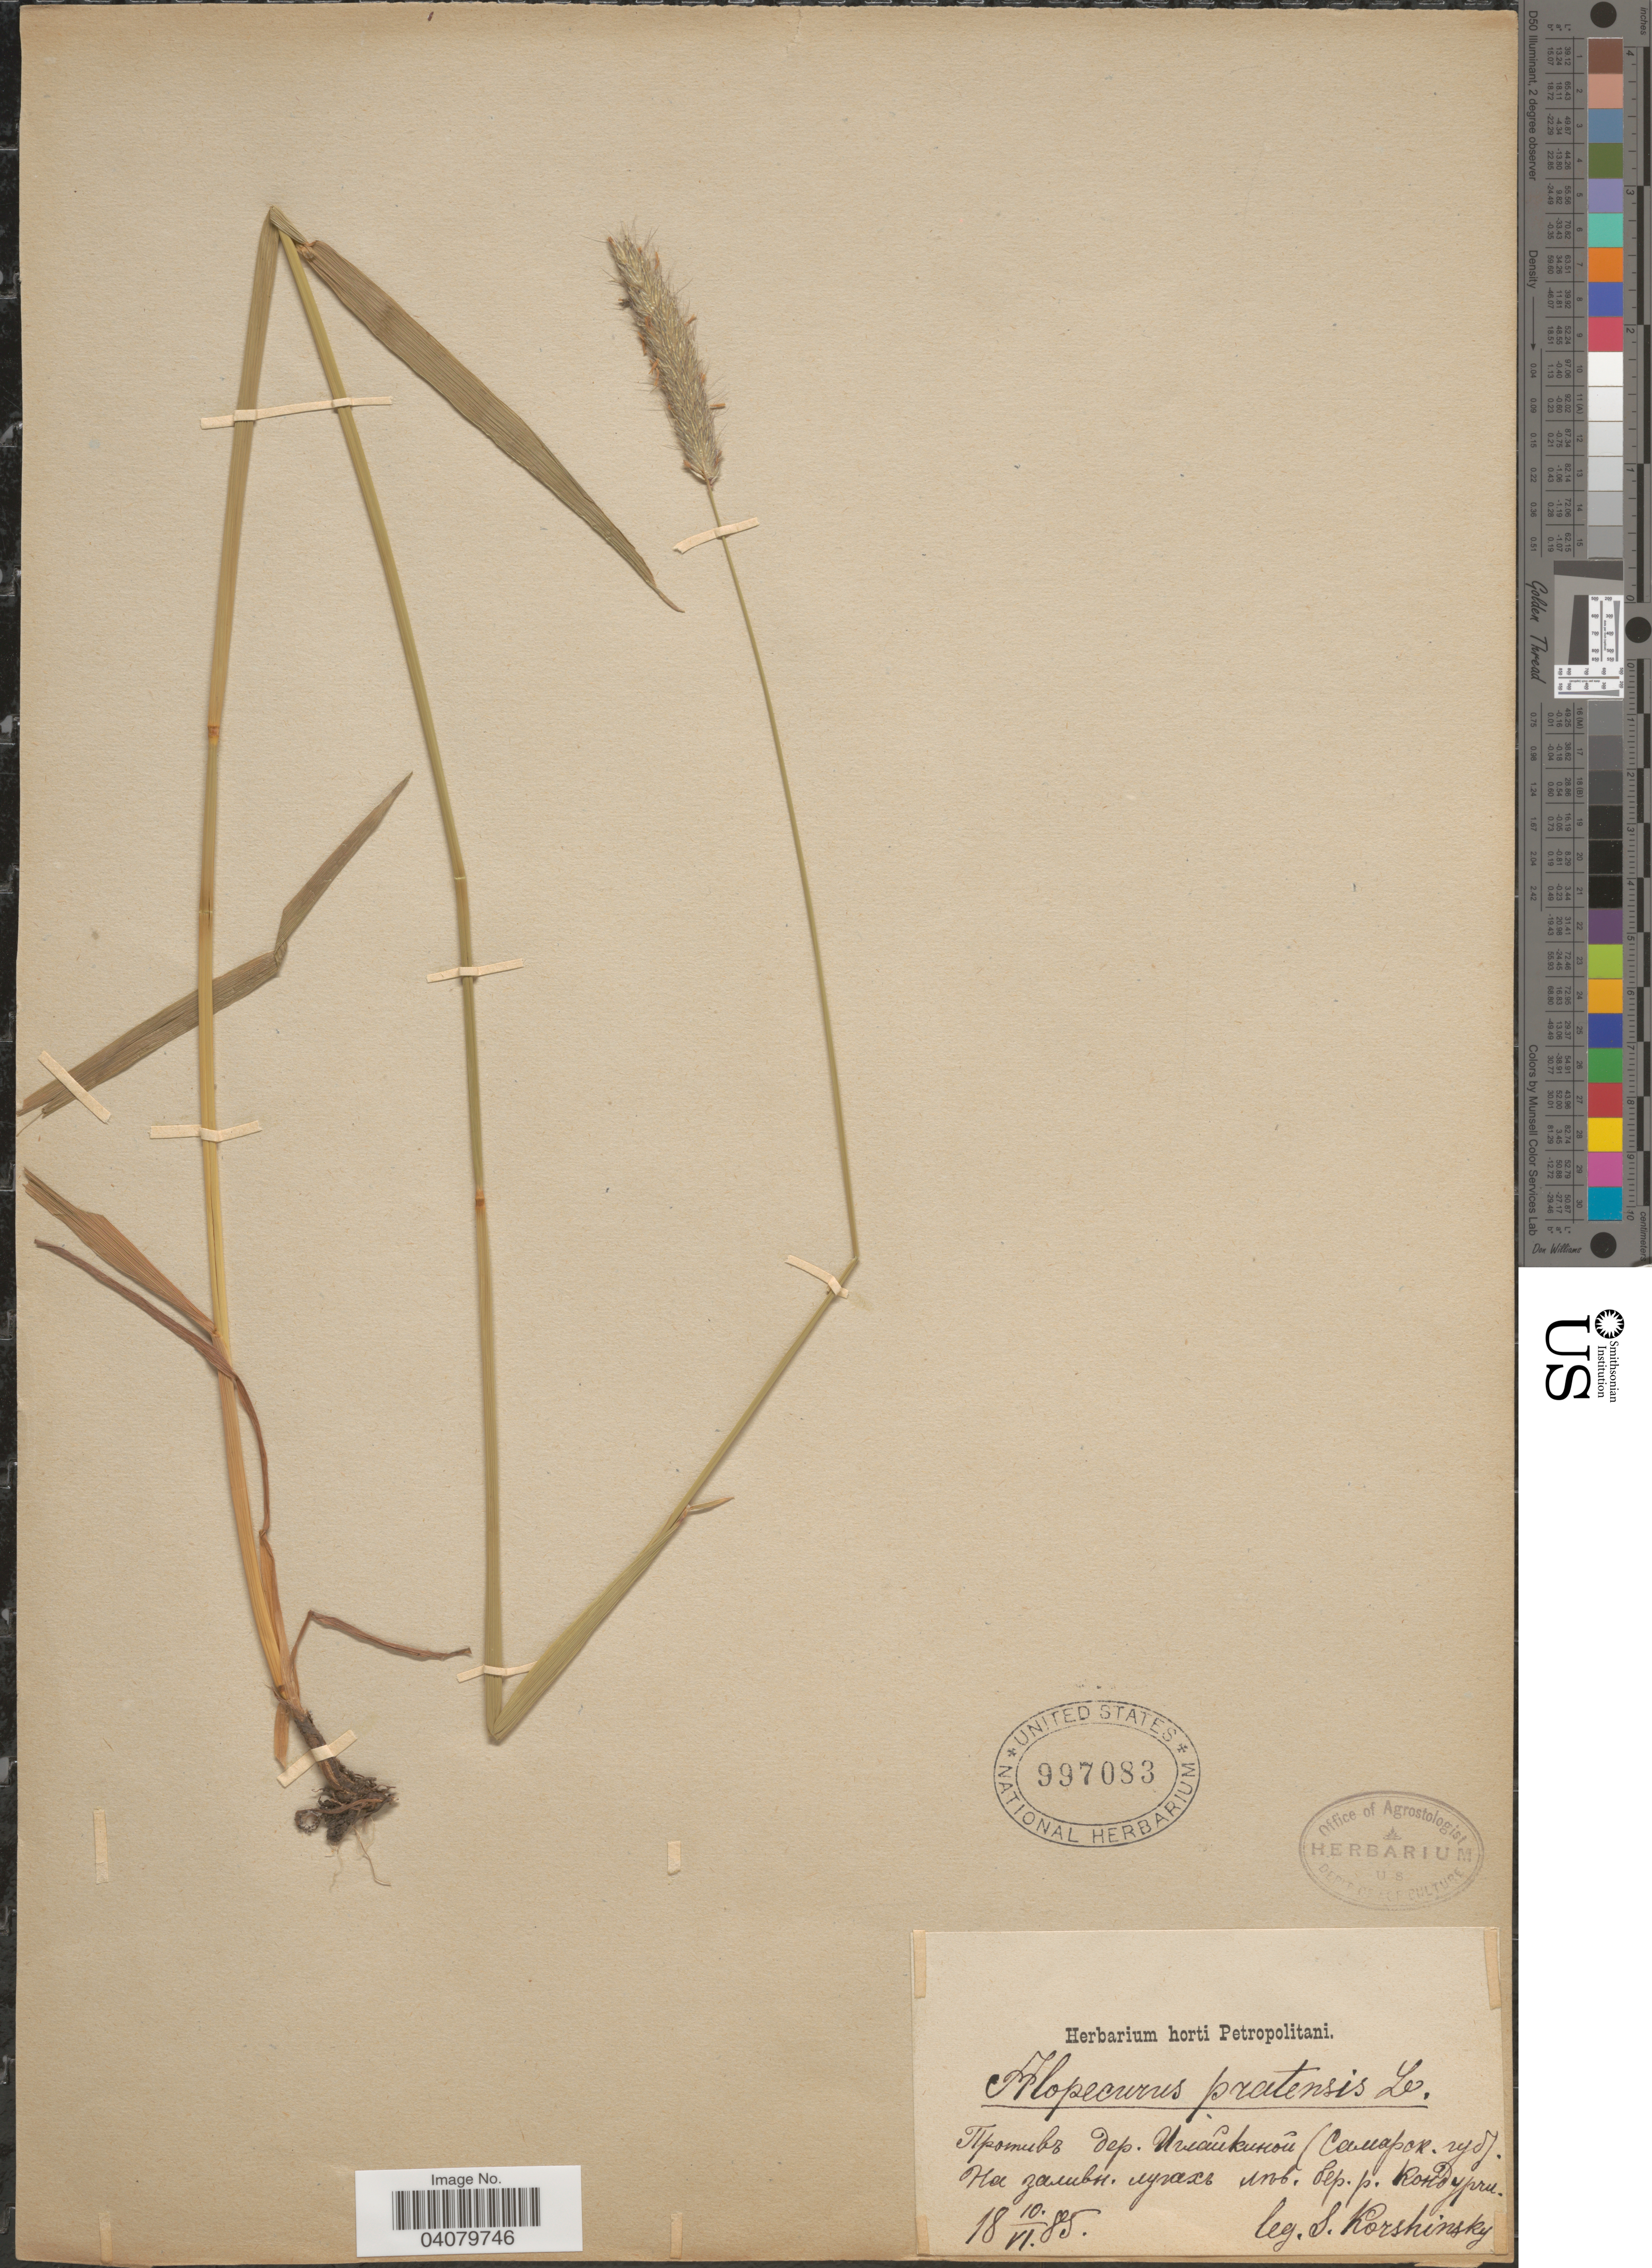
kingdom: Plantae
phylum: Tracheophyta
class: Liliopsida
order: Poales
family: Poaceae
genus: Alopecurus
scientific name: Alopecurus pratensis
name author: L.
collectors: S. I. Korshinsky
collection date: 1885-06-10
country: Russian Federation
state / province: Samara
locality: Opposite of village Iglaykino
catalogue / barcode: US 997083